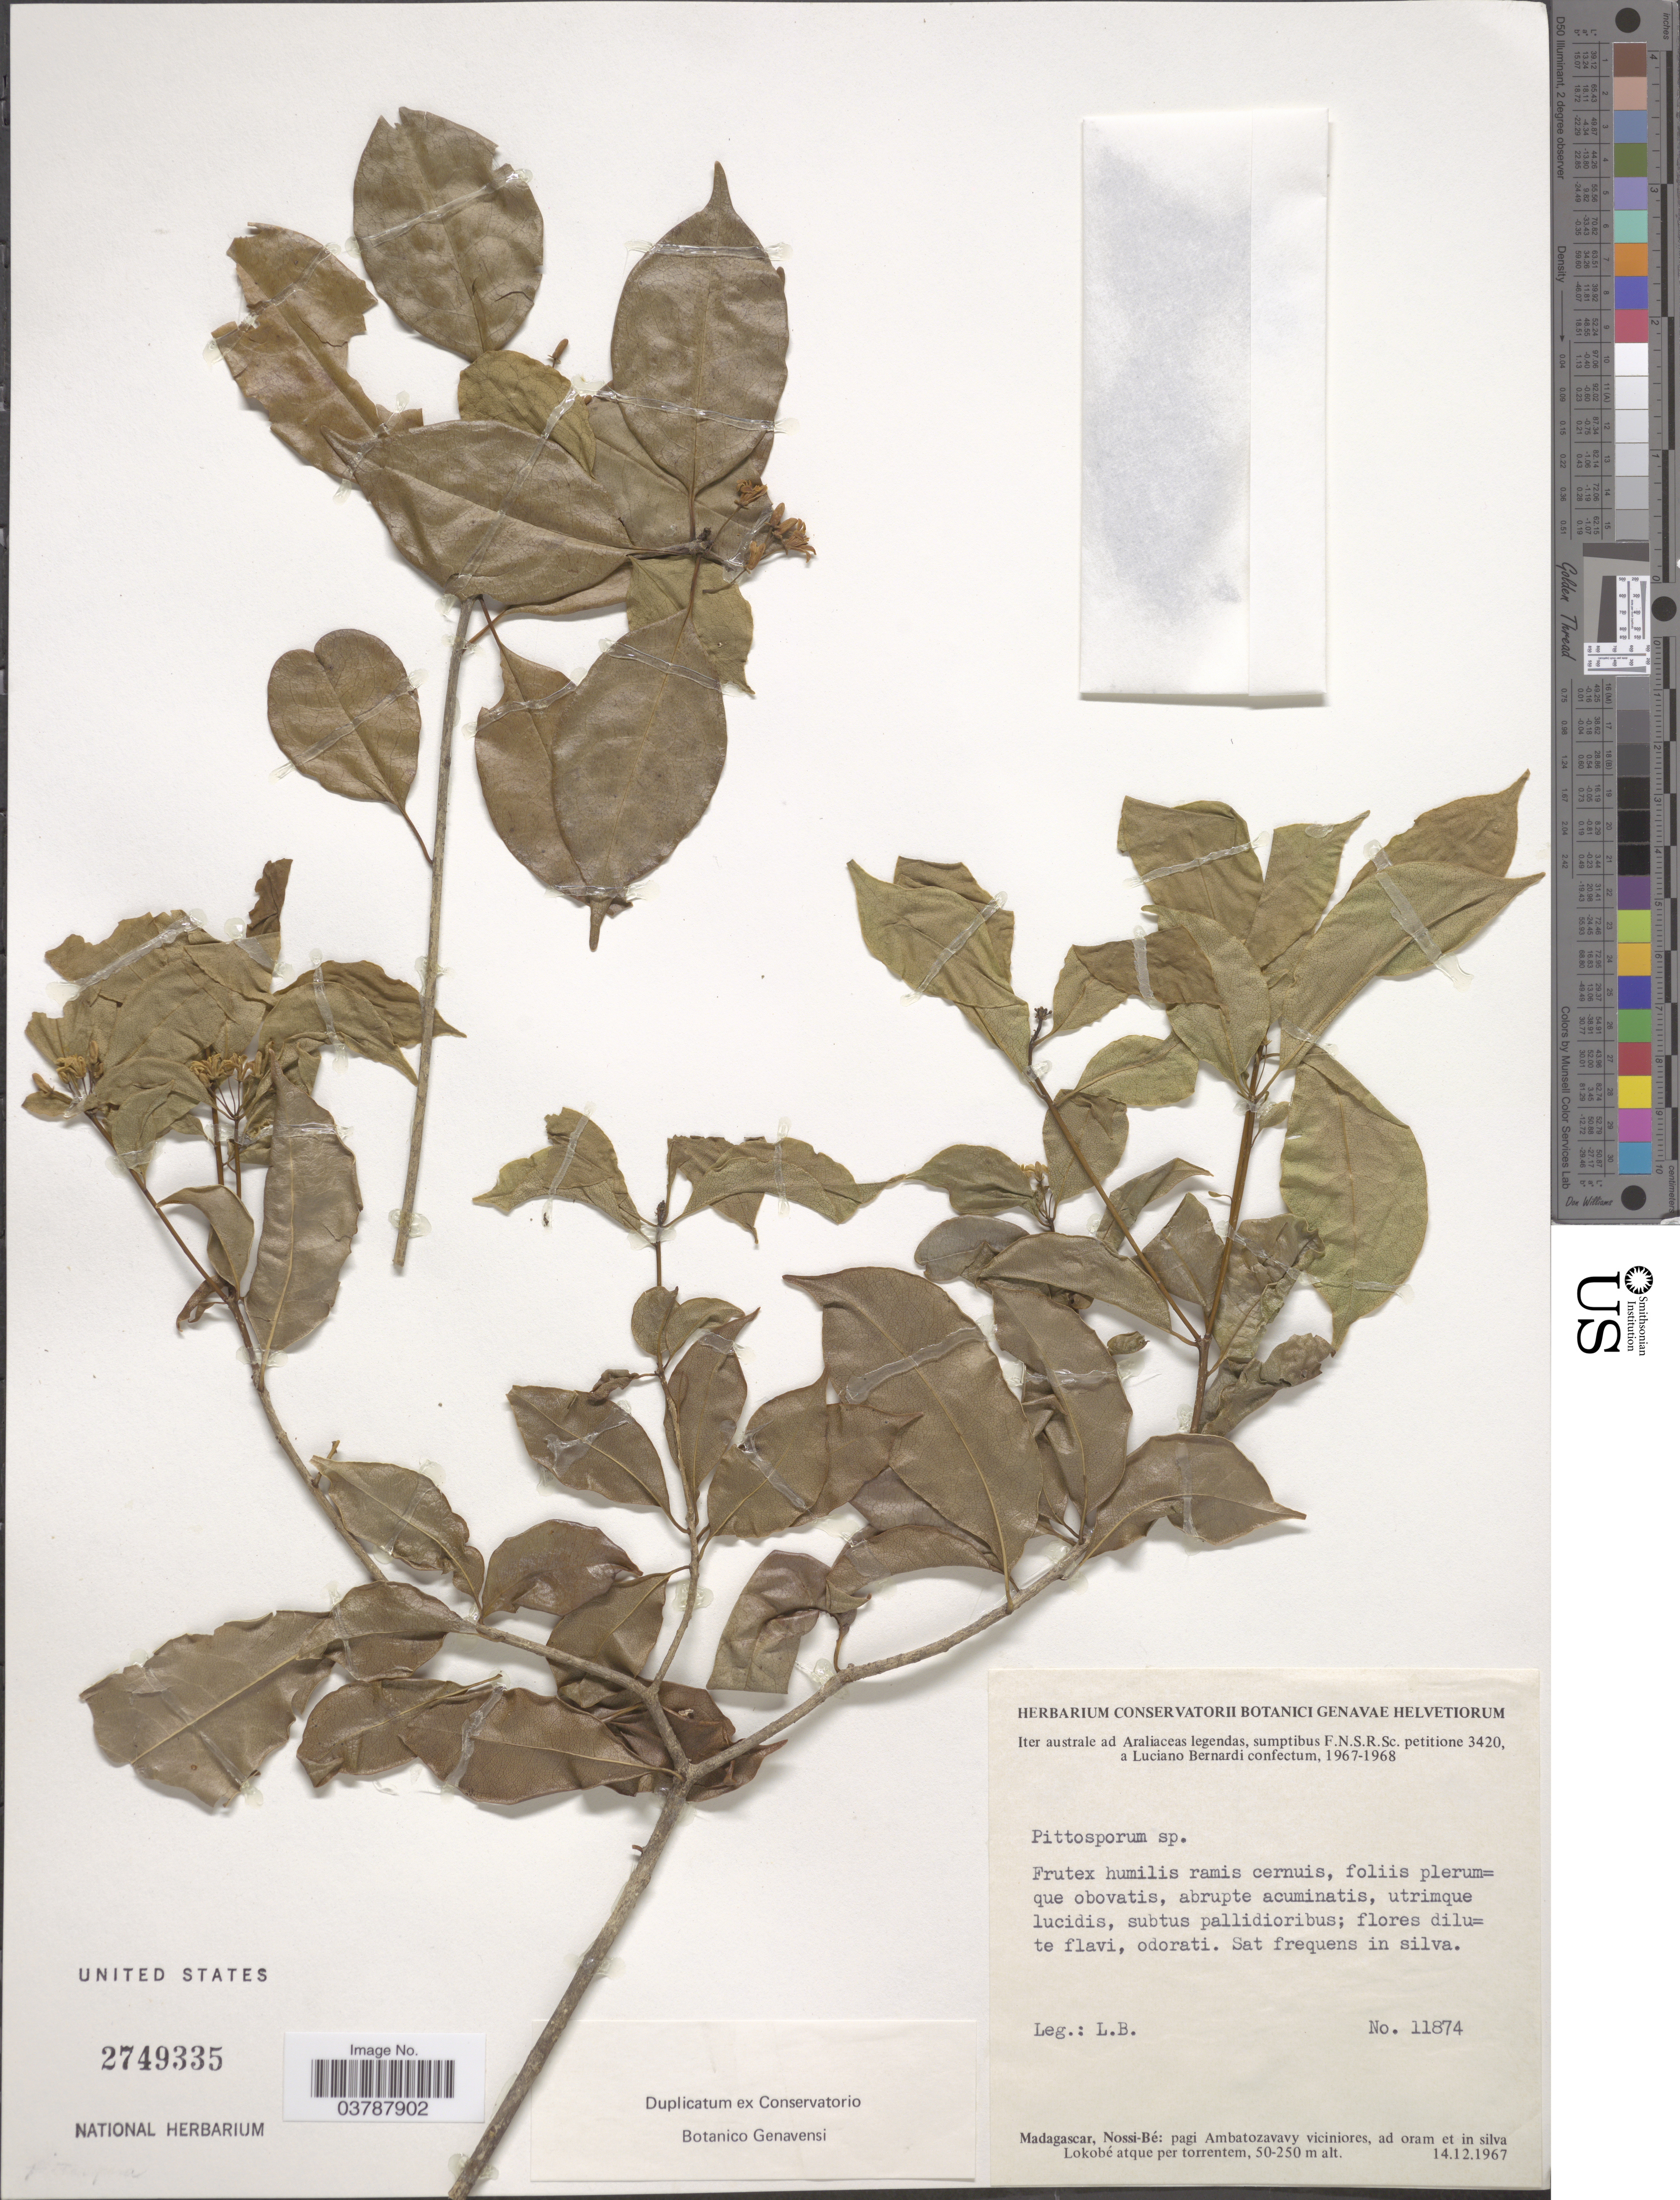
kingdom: Plantae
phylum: Tracheophyta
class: Magnoliopsida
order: Apiales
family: Pittosporaceae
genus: Pittosporum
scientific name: Pittosporum sp.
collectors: L. Bernardi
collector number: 11874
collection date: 1967-12-14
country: Madagascar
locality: Nossi-Bé: pagi Ambatozavavy viciniores, ad oram et in silva Lokobé atque per torrentem.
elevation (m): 50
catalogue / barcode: US 2749335